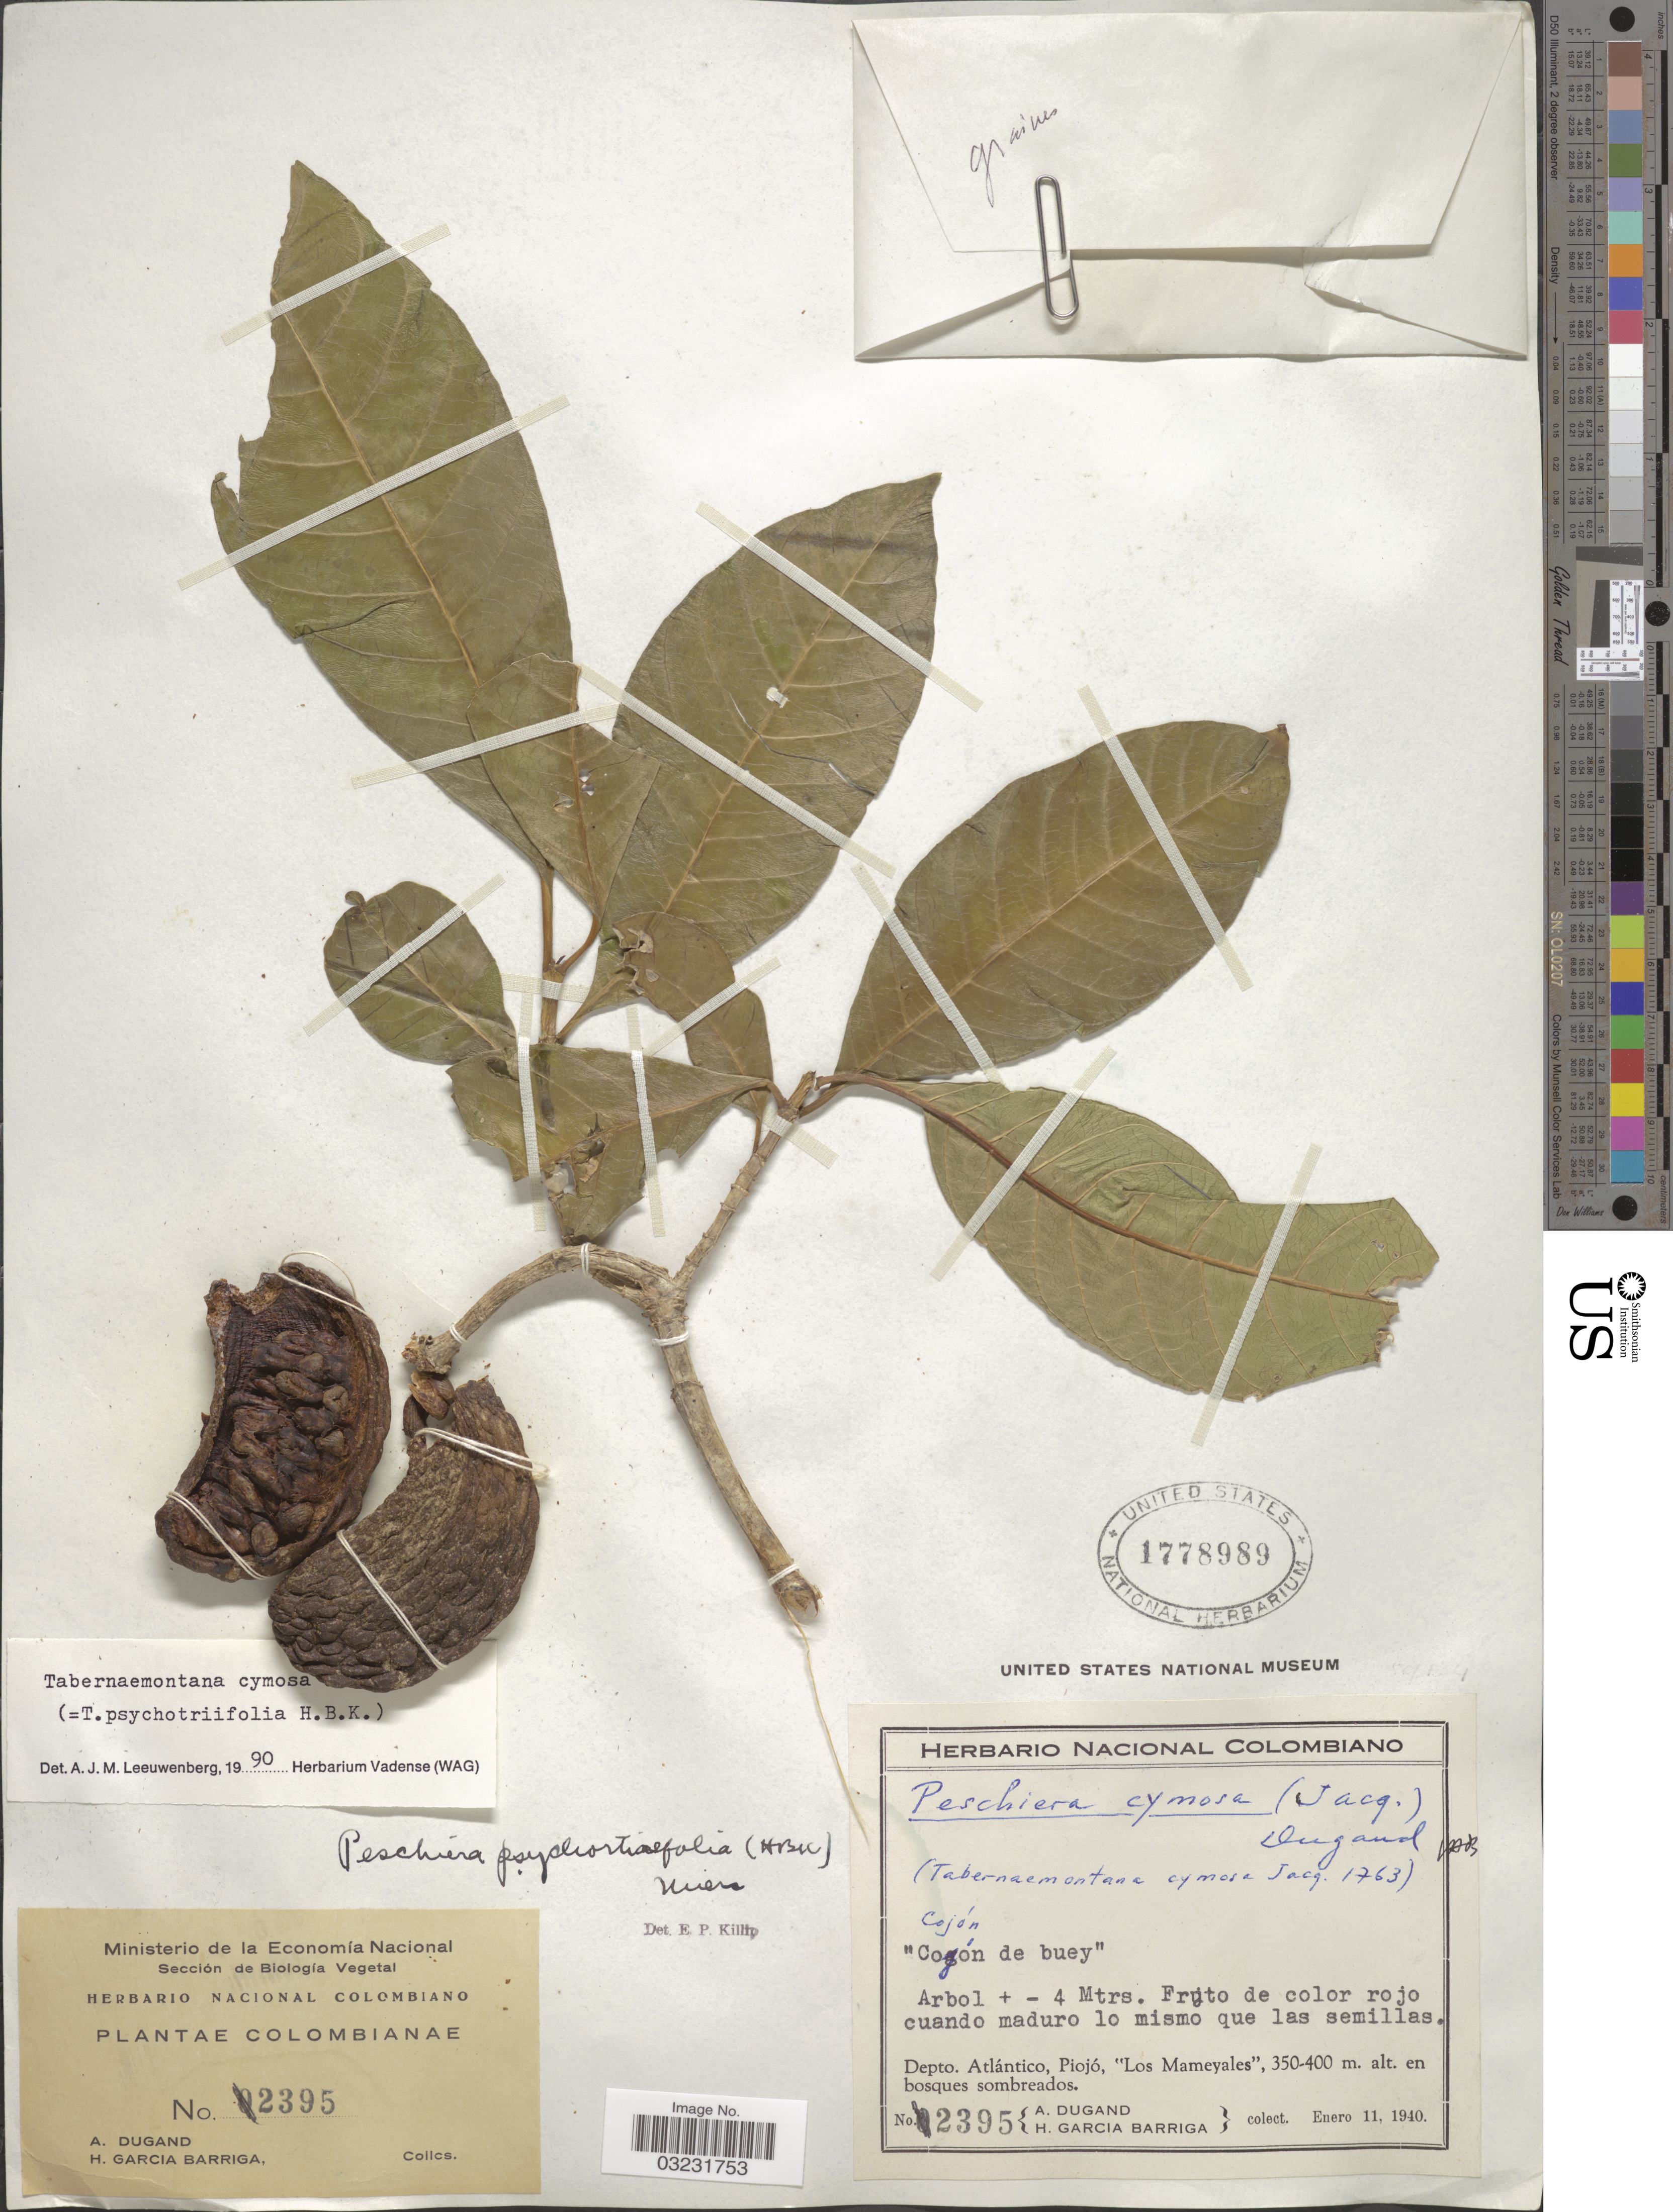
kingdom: Plantae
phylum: Tracheophyta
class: Magnoliopsida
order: Gentianales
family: Apocynaceae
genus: Tabernaemontana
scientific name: Tabernaemontana cymosa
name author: Jacq.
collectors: A. Dugand & H. García Barriga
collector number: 2395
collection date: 1940-01-11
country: Colombia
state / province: Atlántico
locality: Depto. Atlántico, Piojó, "Los Mameyales".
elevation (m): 350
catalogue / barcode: US 1778989